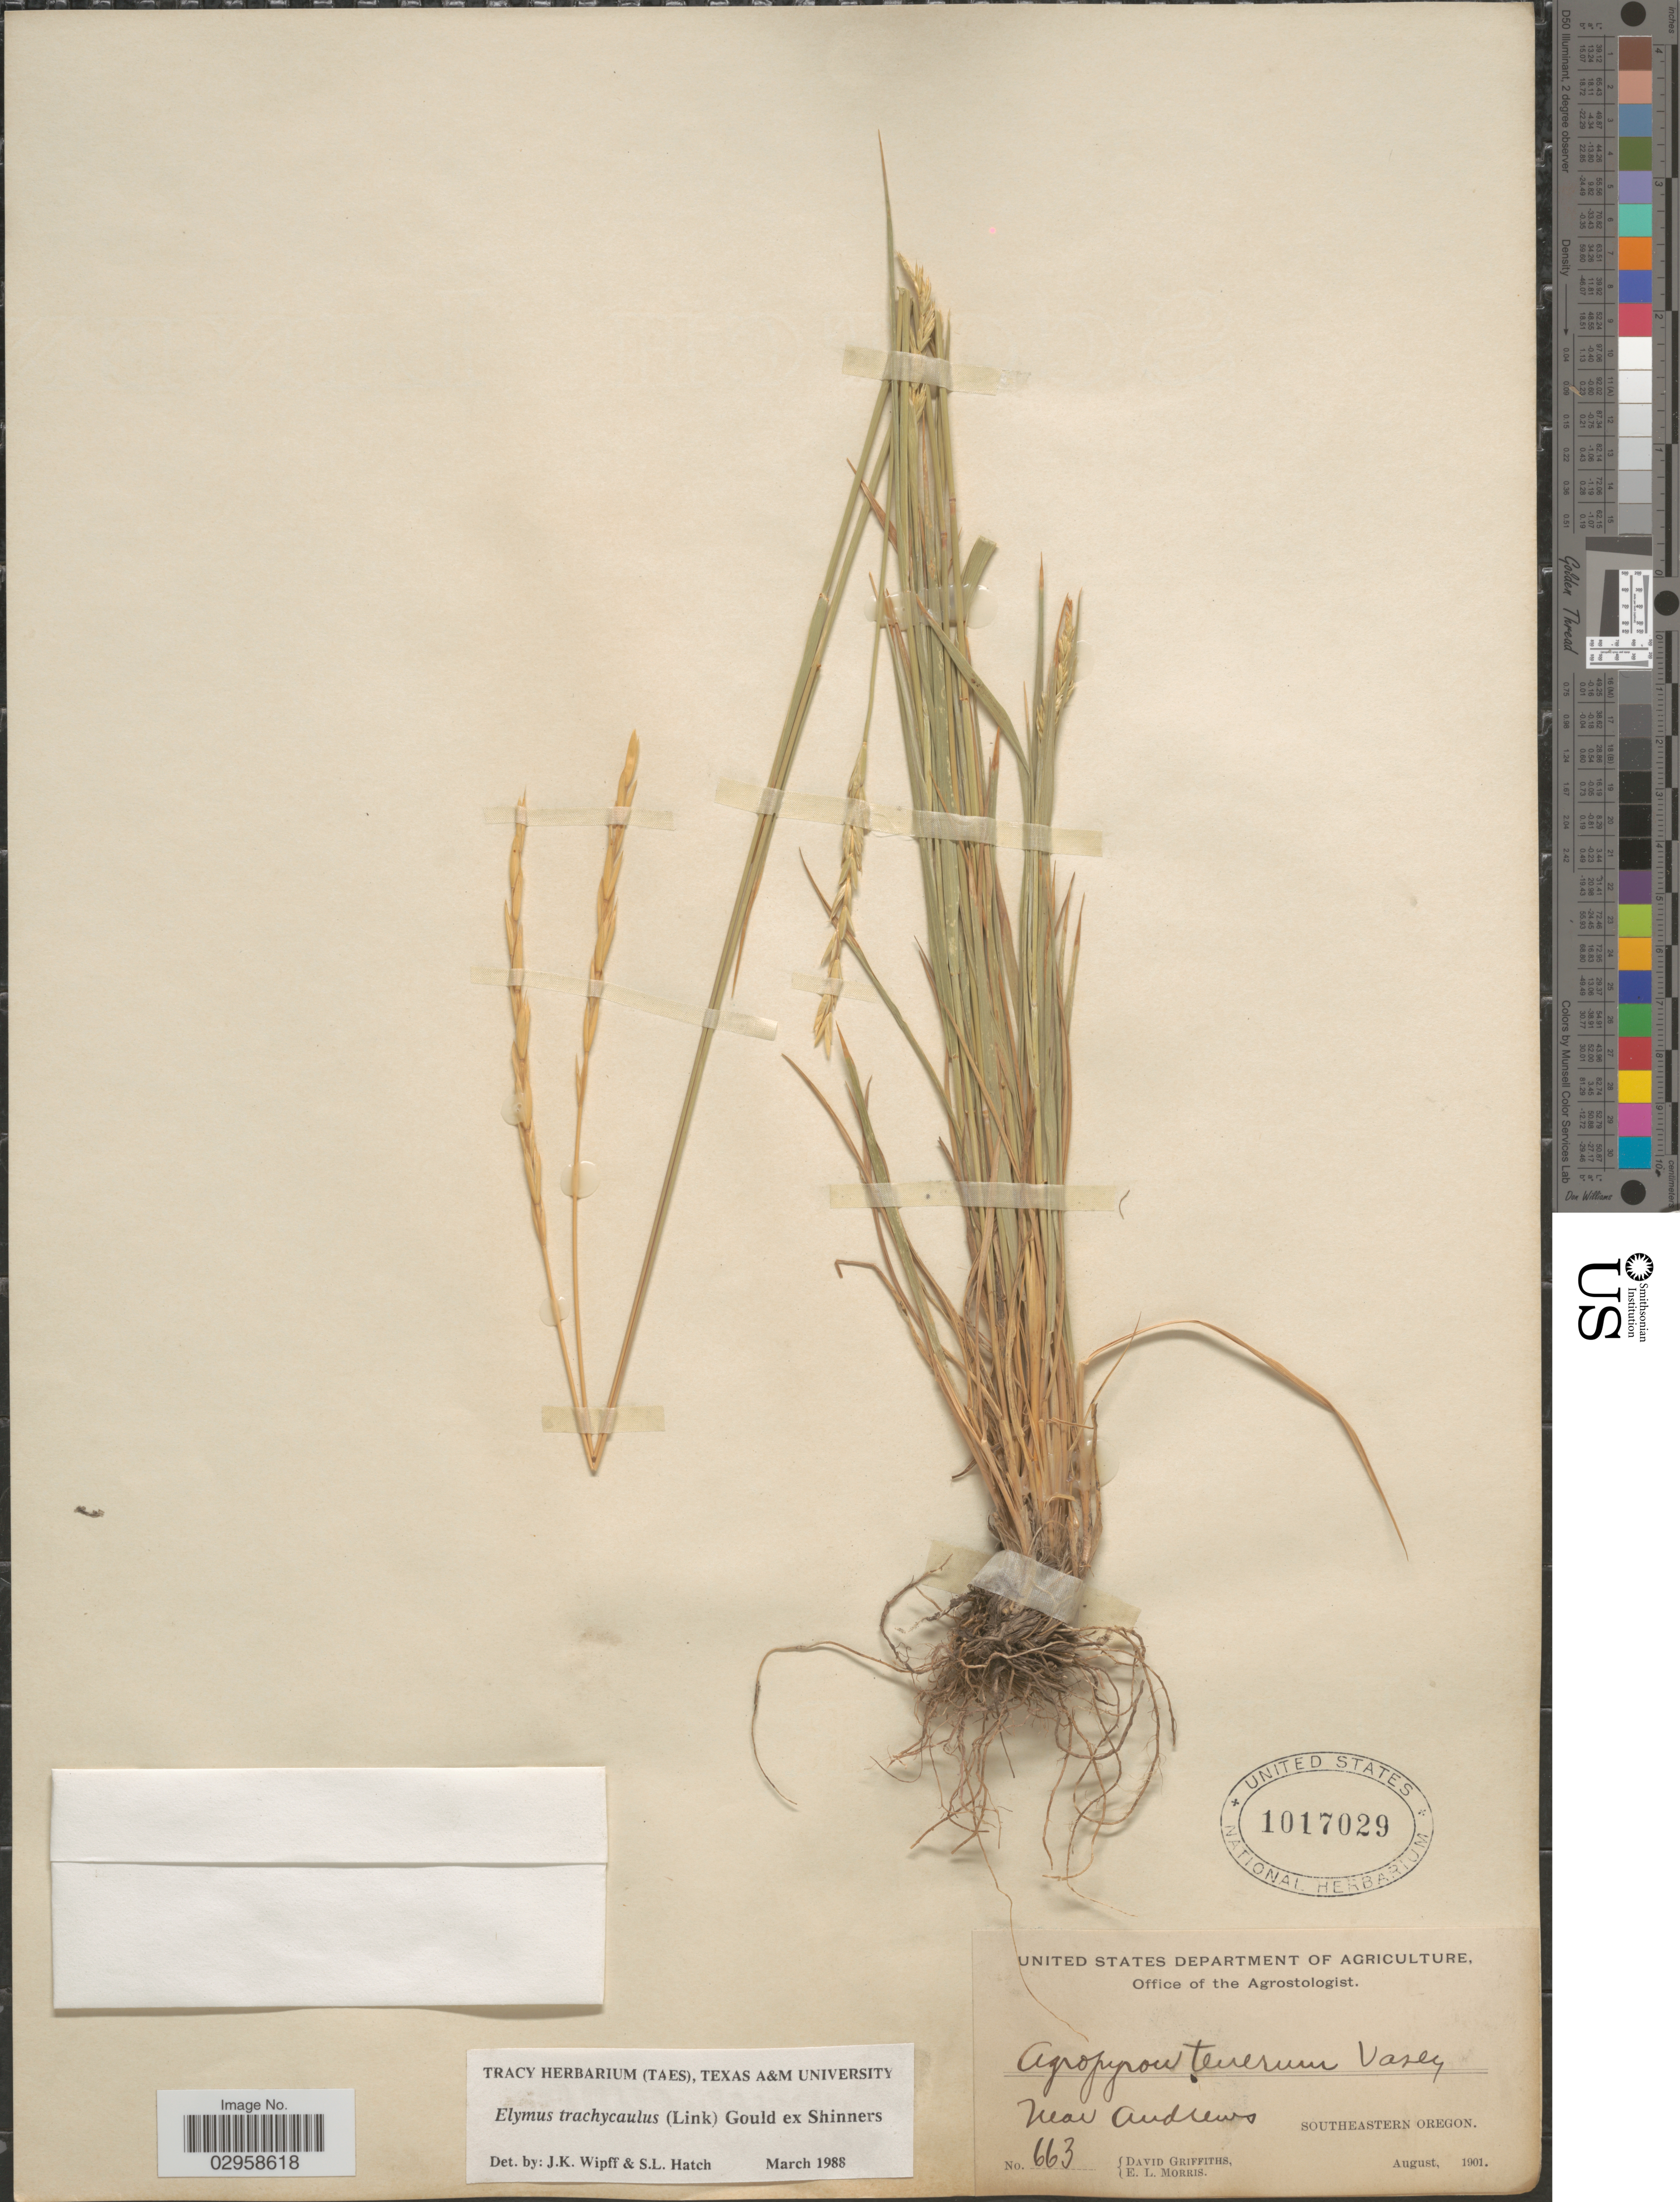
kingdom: Plantae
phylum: Tracheophyta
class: Liliopsida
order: Poales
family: Poaceae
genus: Elymus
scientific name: Elymus trachycaulus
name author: (Link) Gould ex Shinners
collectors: D. Griffiths & E. Morris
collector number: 663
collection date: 1901-08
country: United States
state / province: Oregon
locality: Near Andrews. Southeastern Oregon.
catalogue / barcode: US 1017029